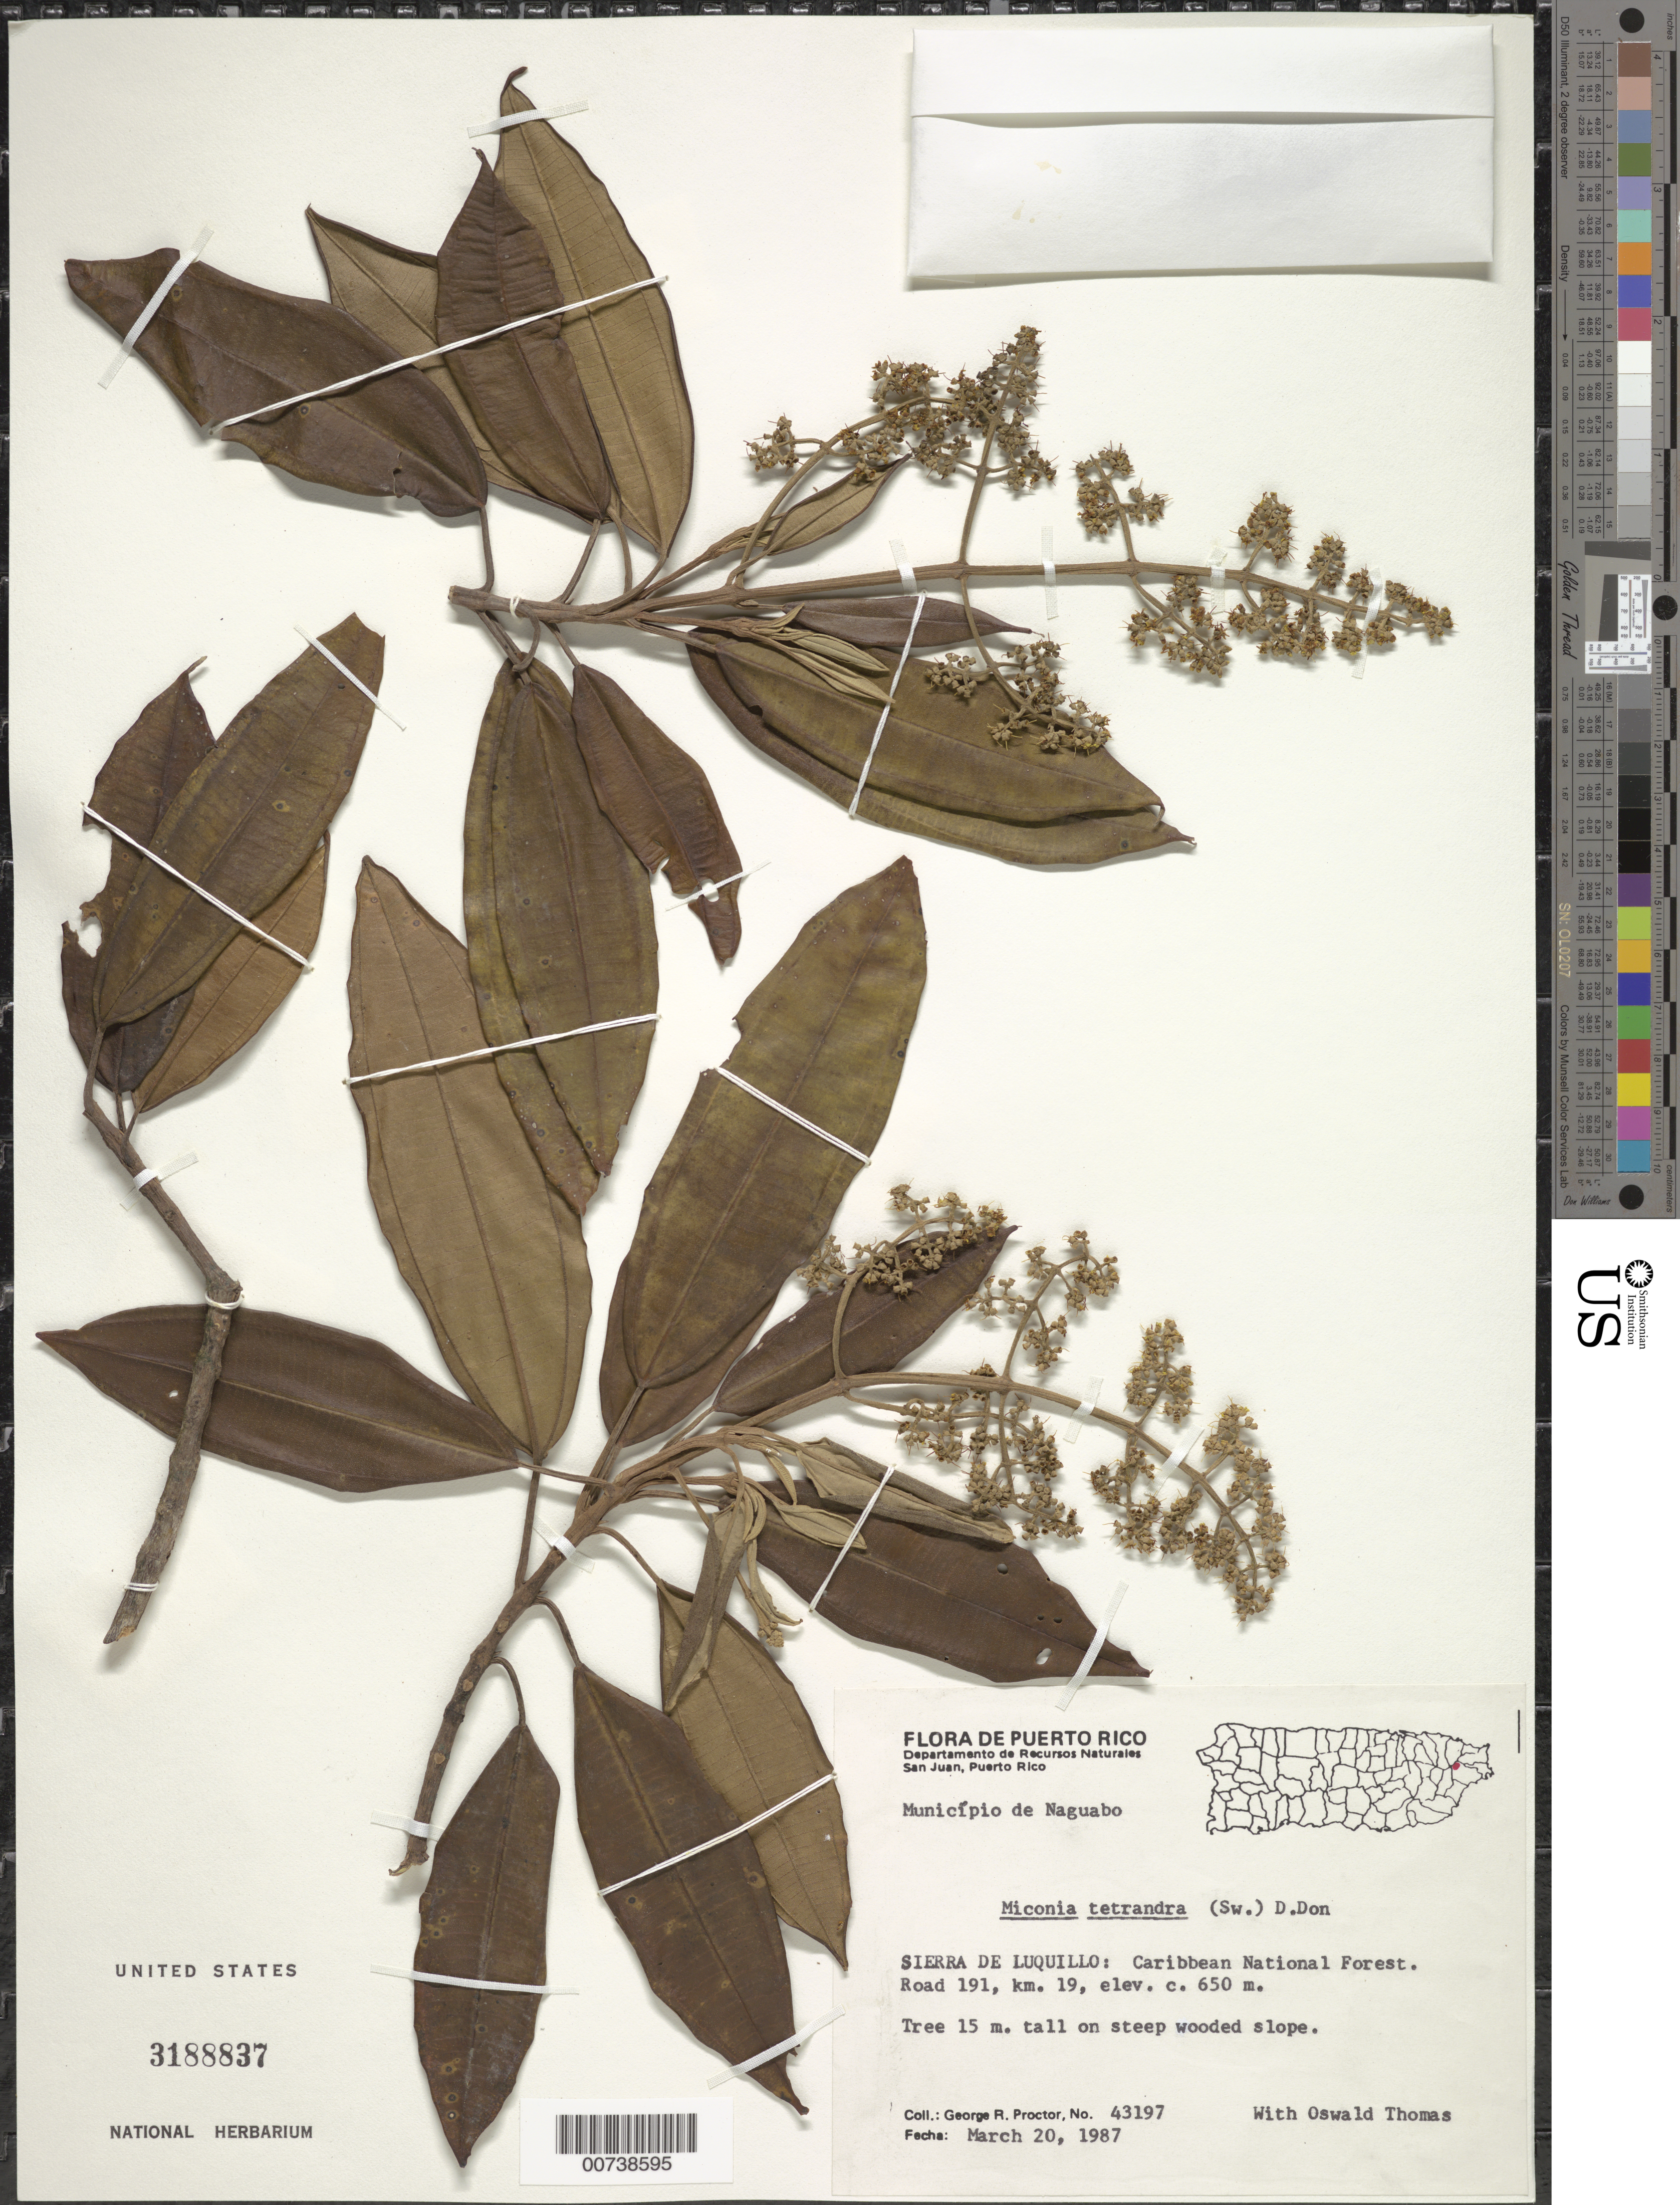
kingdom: Plantae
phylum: Tracheophyta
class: Magnoliopsida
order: Myrtales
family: Melastomataceae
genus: Miconia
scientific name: Miconia tetrandra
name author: (Sw.) D. Don ex G. Don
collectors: G. R. Proctor & O. Thomas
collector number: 43197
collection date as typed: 20 Mar 1987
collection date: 1987-03-20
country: Puerto Rico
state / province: Naguabo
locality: Sierra de Luquillo: Caribbean National Forest. Road 191, km 19, Municipio de Naguabo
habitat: On steep wooded slope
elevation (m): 650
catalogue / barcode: US 3188837